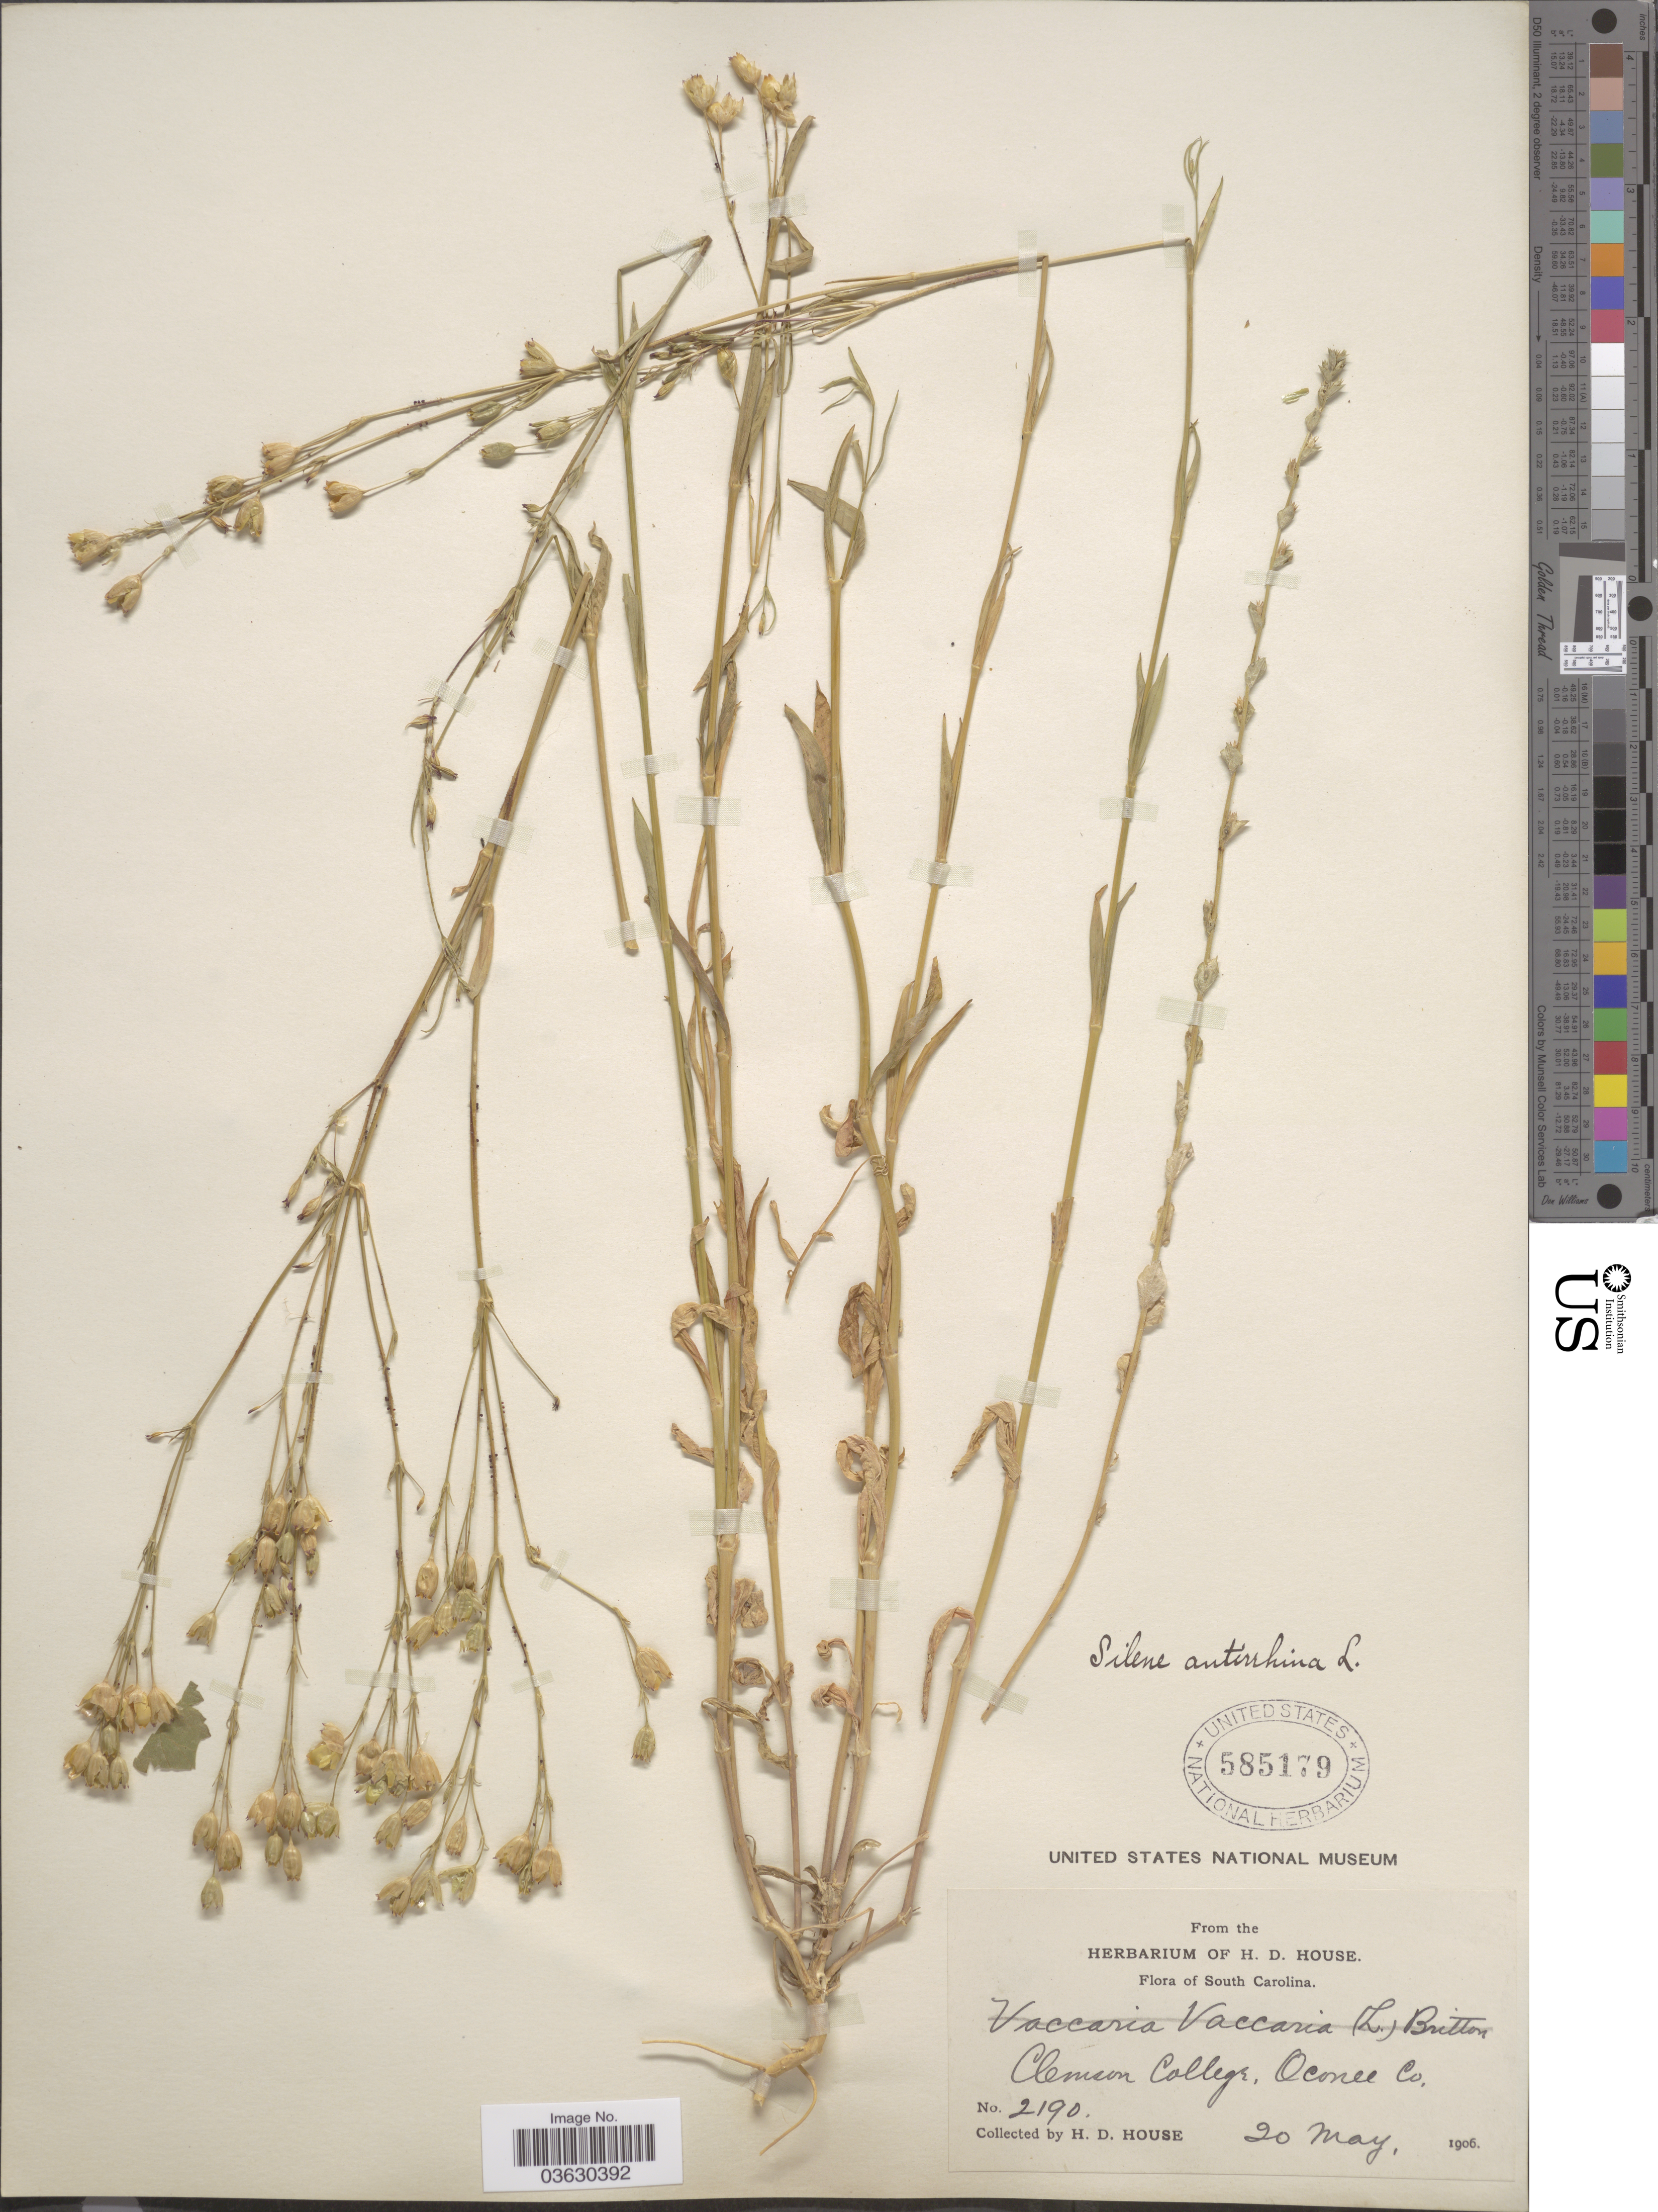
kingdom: Plantae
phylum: Tracheophyta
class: Magnoliopsida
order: Caryophyllales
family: Caryophyllaceae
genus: Silene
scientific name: Silene antirrhina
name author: L.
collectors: H. D. House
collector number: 2190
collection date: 1906-05-20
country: United States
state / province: South Carolina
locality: Clemson College, Oconee Co.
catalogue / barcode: US 585179